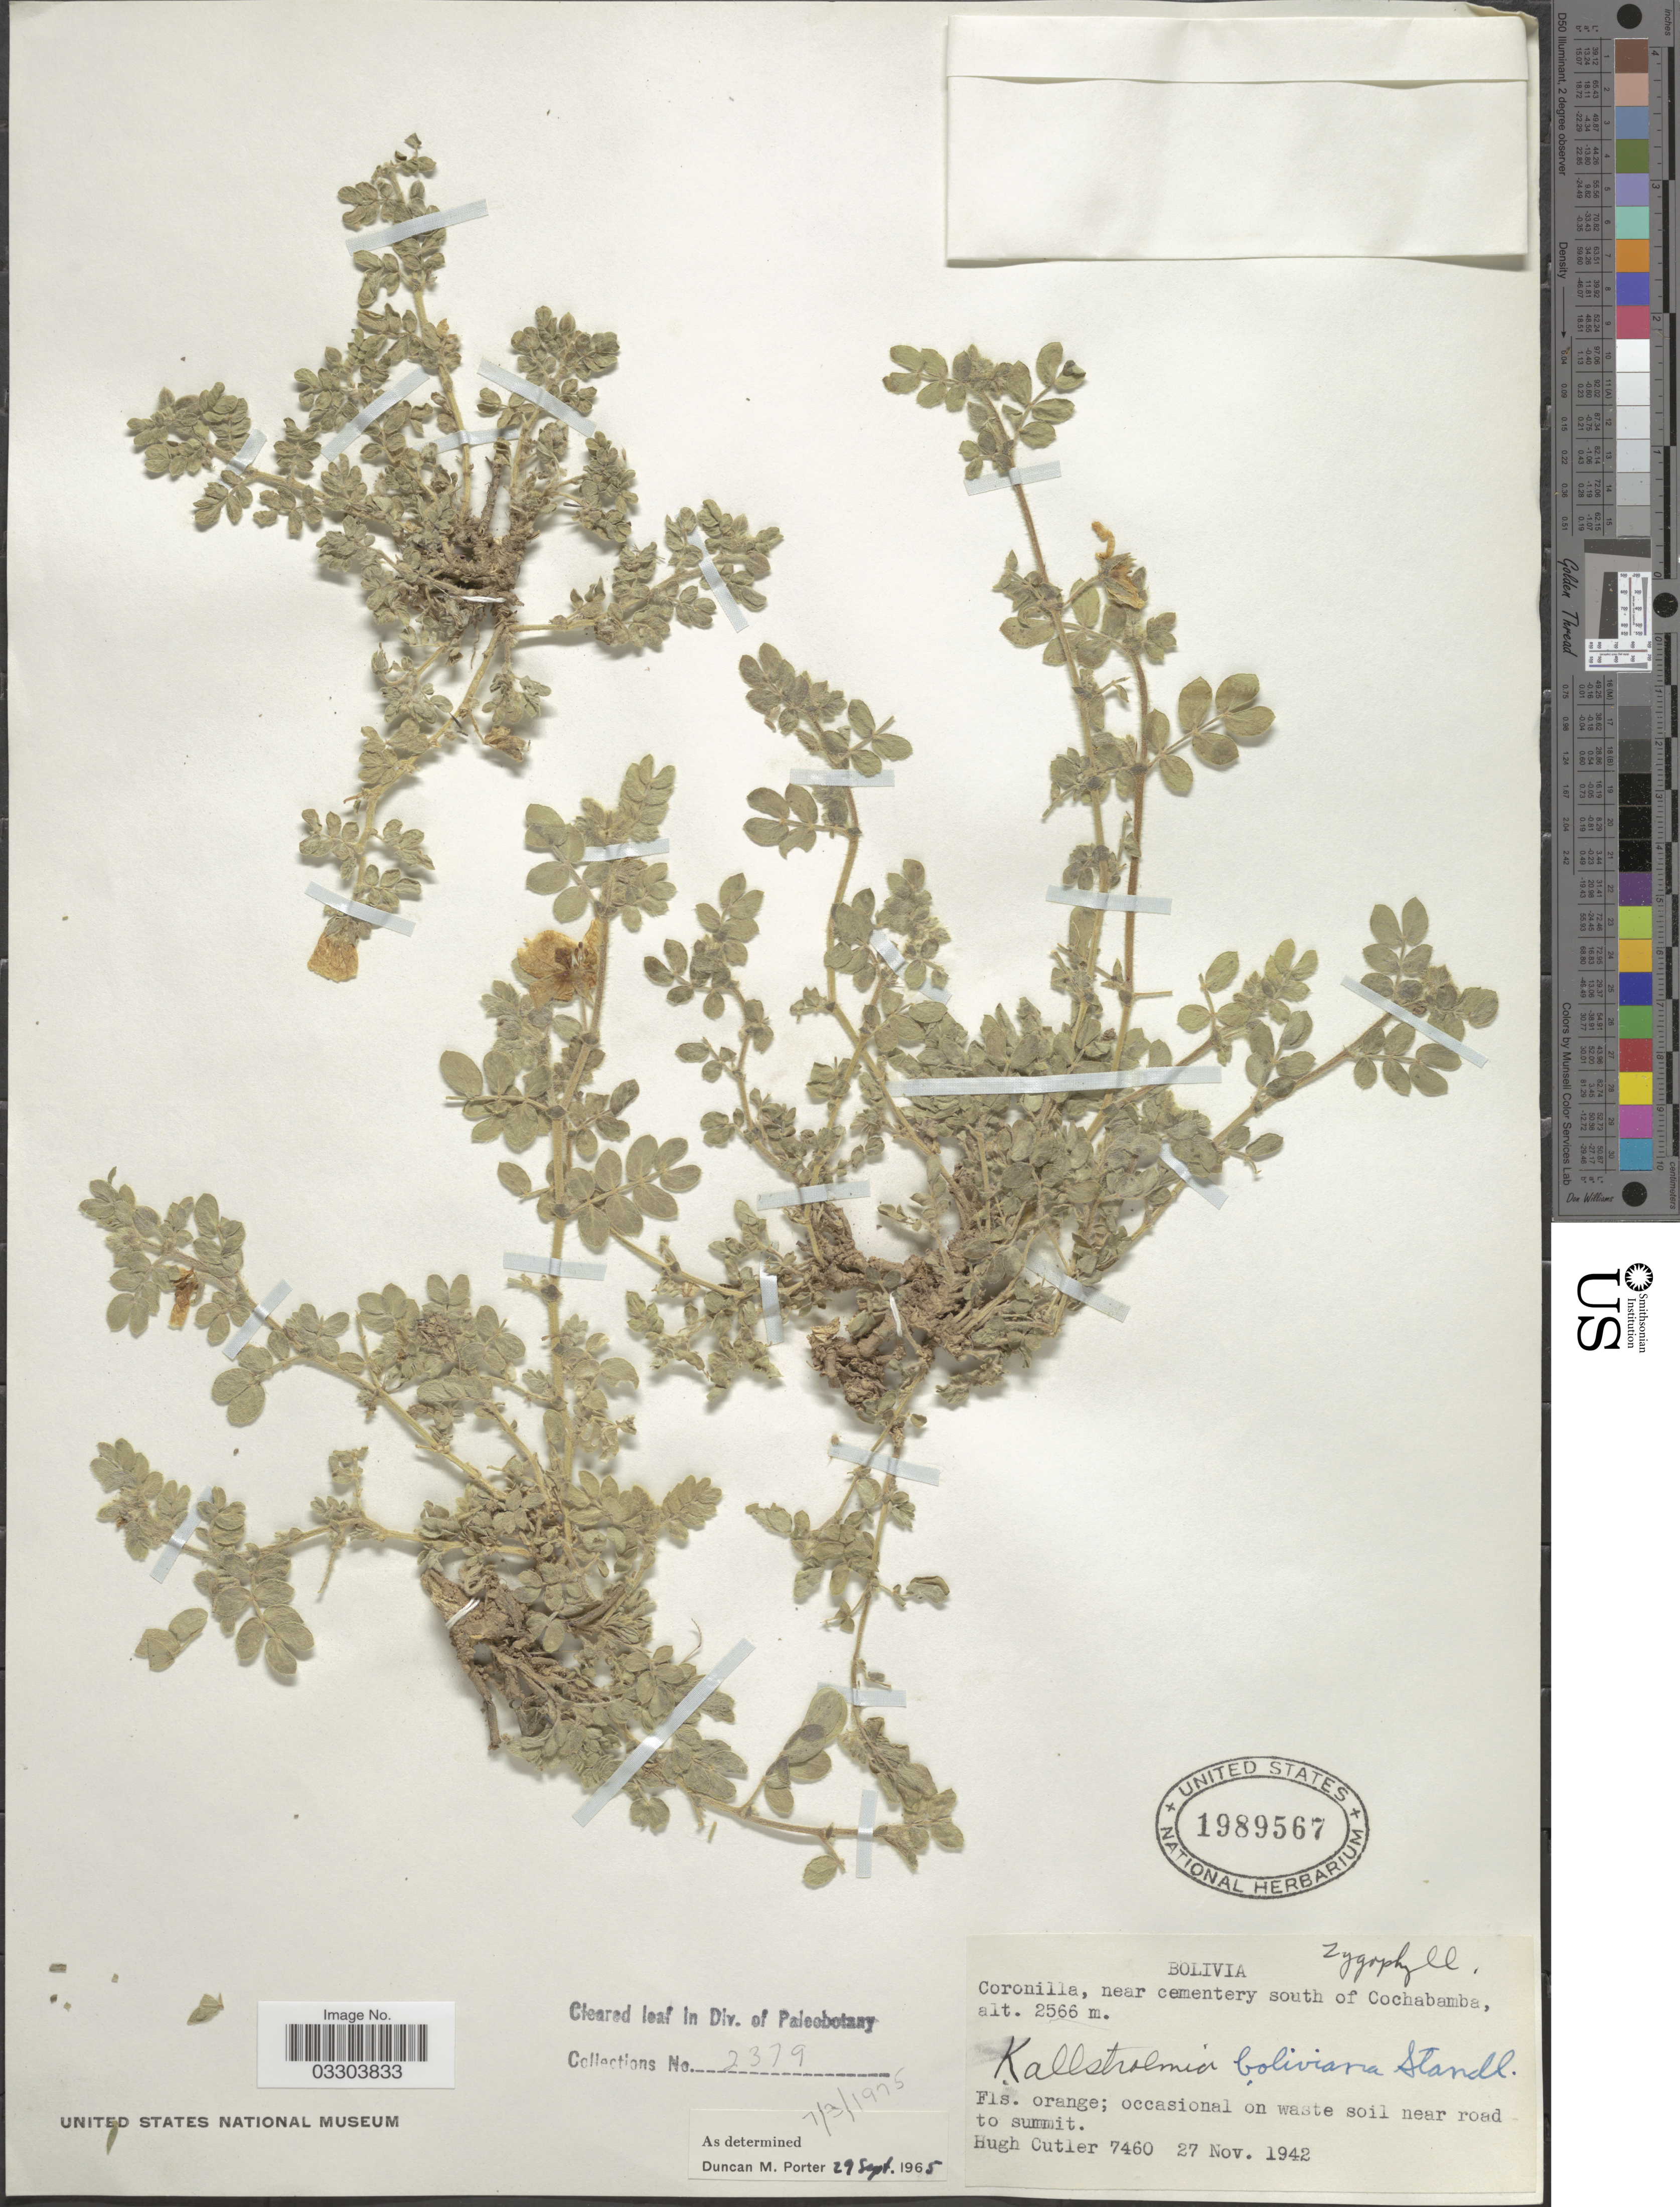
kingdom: Plantae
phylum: Tracheophyta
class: Magnoliopsida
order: Zygophyllales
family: Zygophyllaceae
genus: Kallstroemia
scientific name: Kallstroemia boliviana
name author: Standl.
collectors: H. C. Cutler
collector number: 7460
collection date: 1942-11-27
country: Bolivia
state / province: Cochabamba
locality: Coronilla, near cemetery south of Cochabamba.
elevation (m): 2566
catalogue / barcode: US 1989567